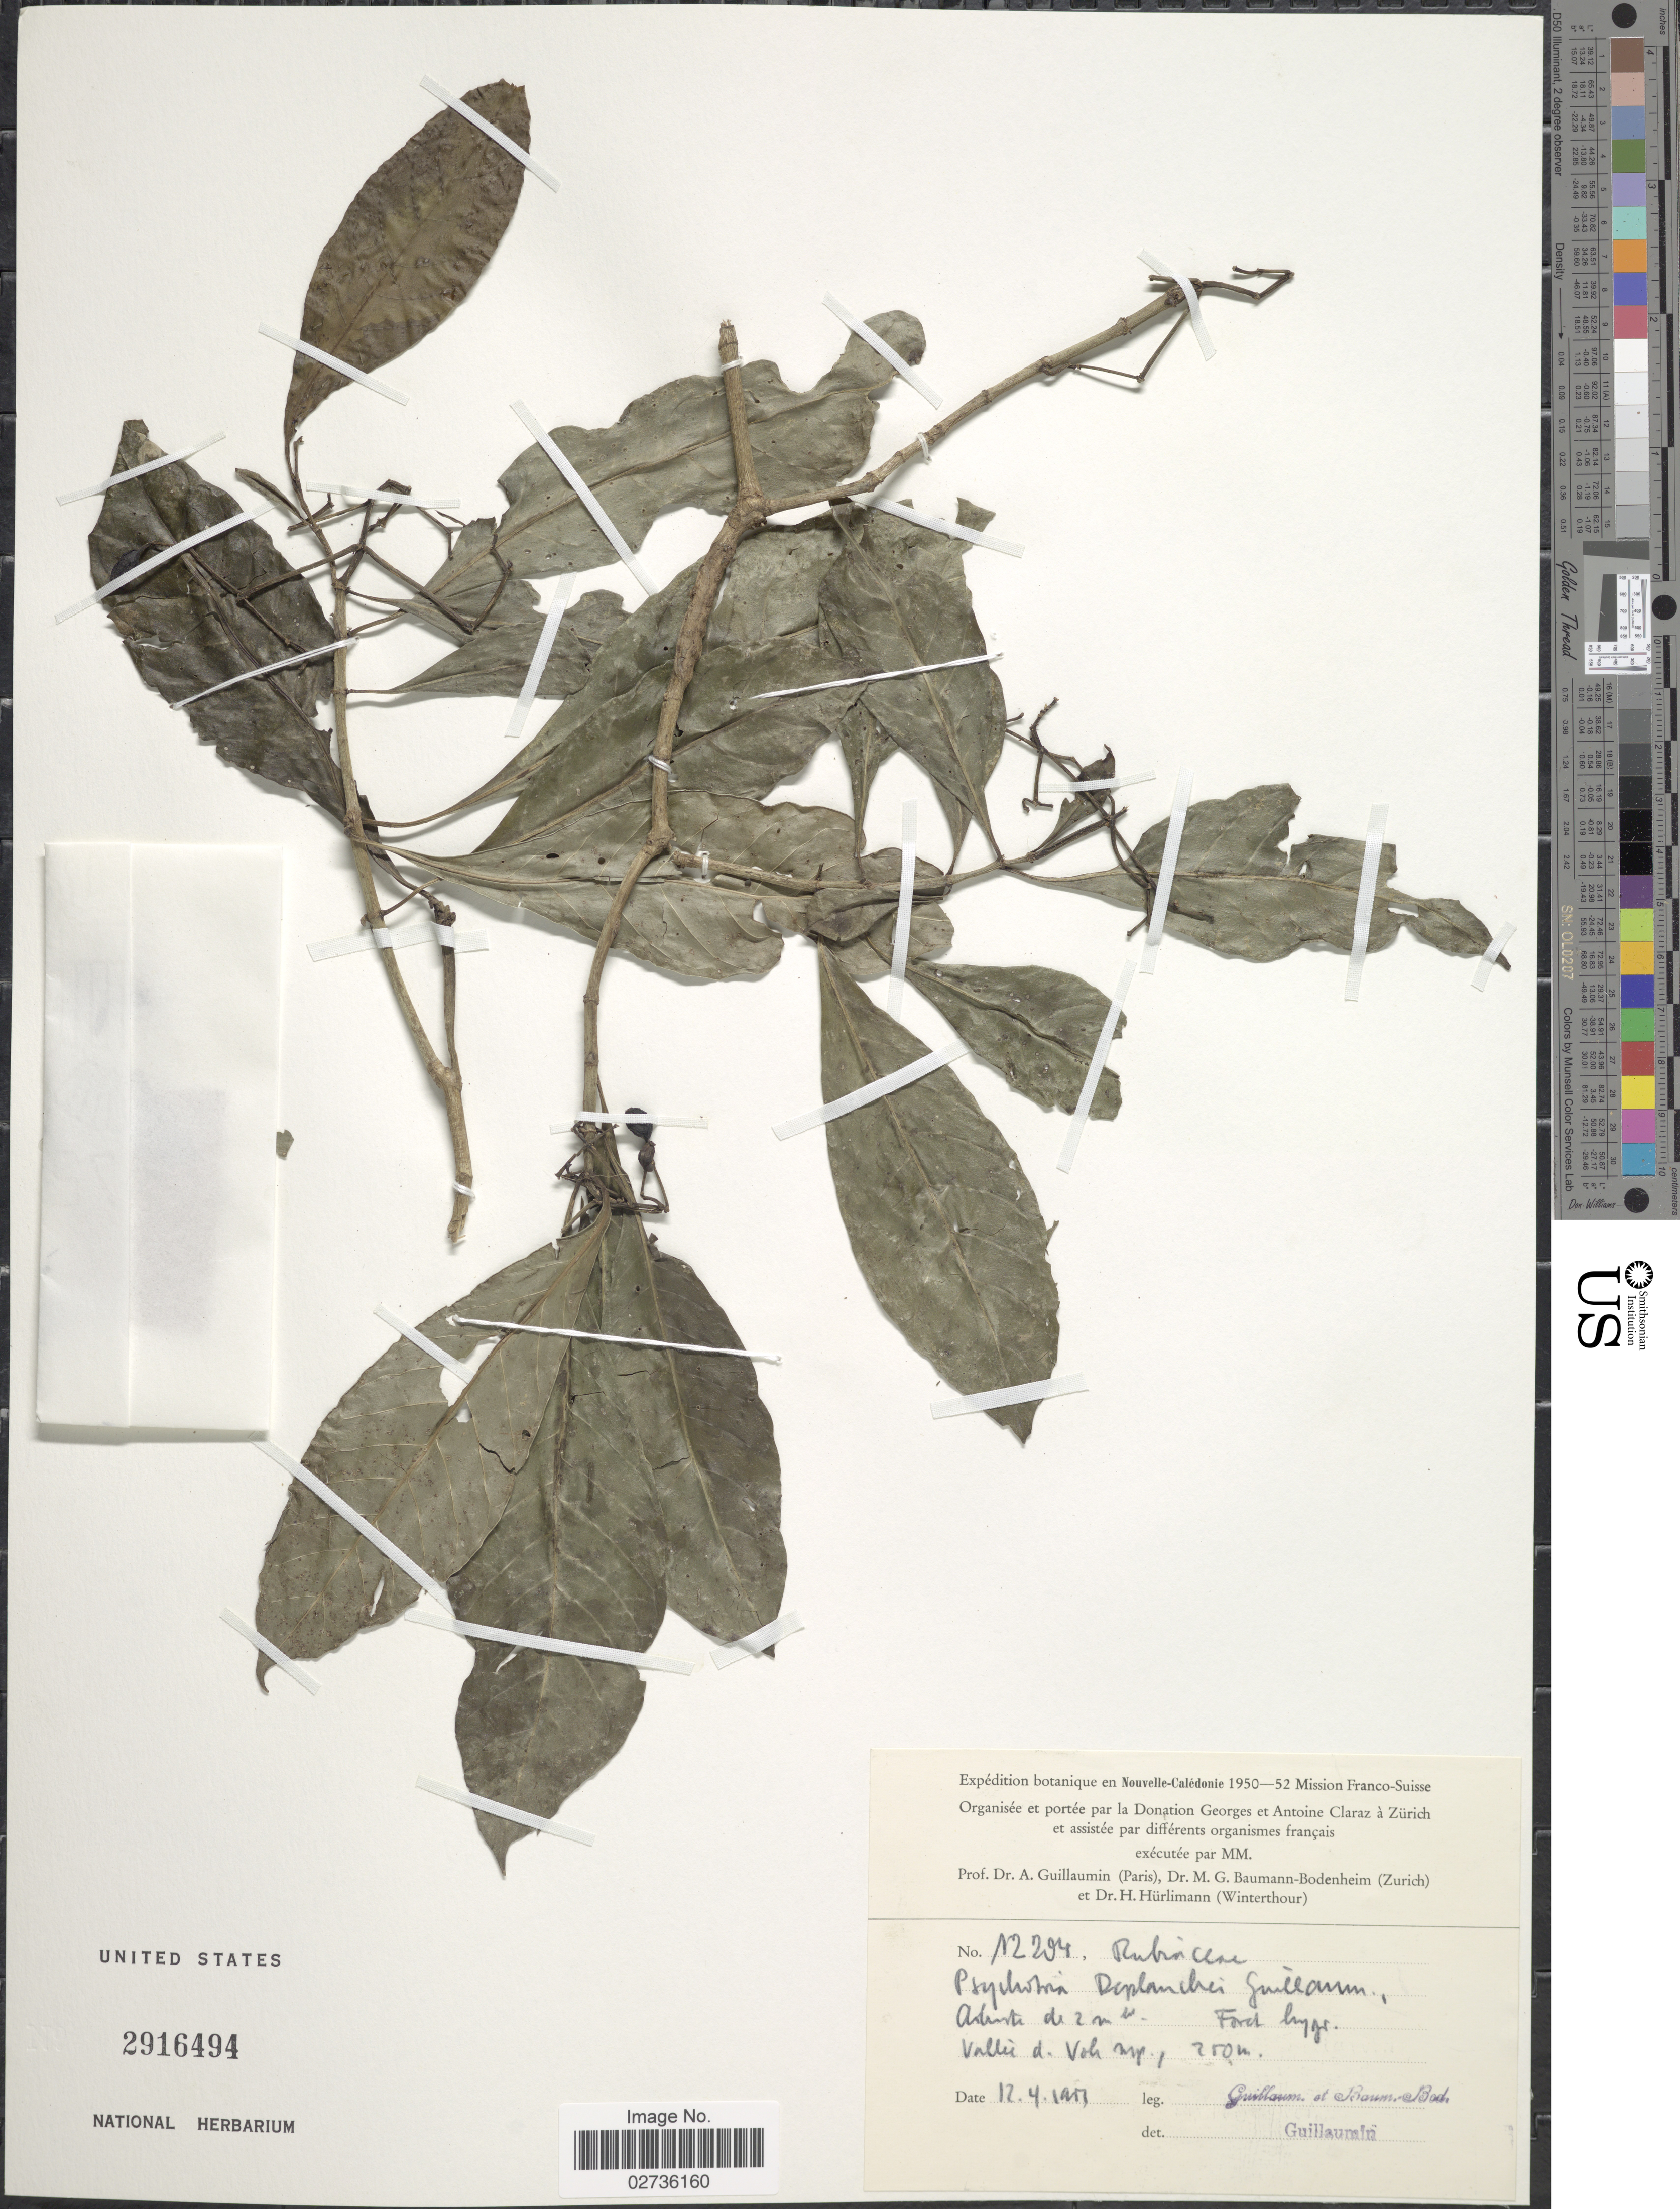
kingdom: Plantae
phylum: Tracheophyta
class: Magnoliopsida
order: Gentianales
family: Rubiaceae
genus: Psychotria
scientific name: Psychotria deplanchei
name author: (Beauvis.) Guillaumin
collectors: A. Guillaumin & M. G. Baumann-Bodenheim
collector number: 12294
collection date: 1951-04-12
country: New Caledonia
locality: Nouvelle Caledonie. Vallee d. Voh nvp [interpreted].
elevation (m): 250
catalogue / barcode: US 2916494